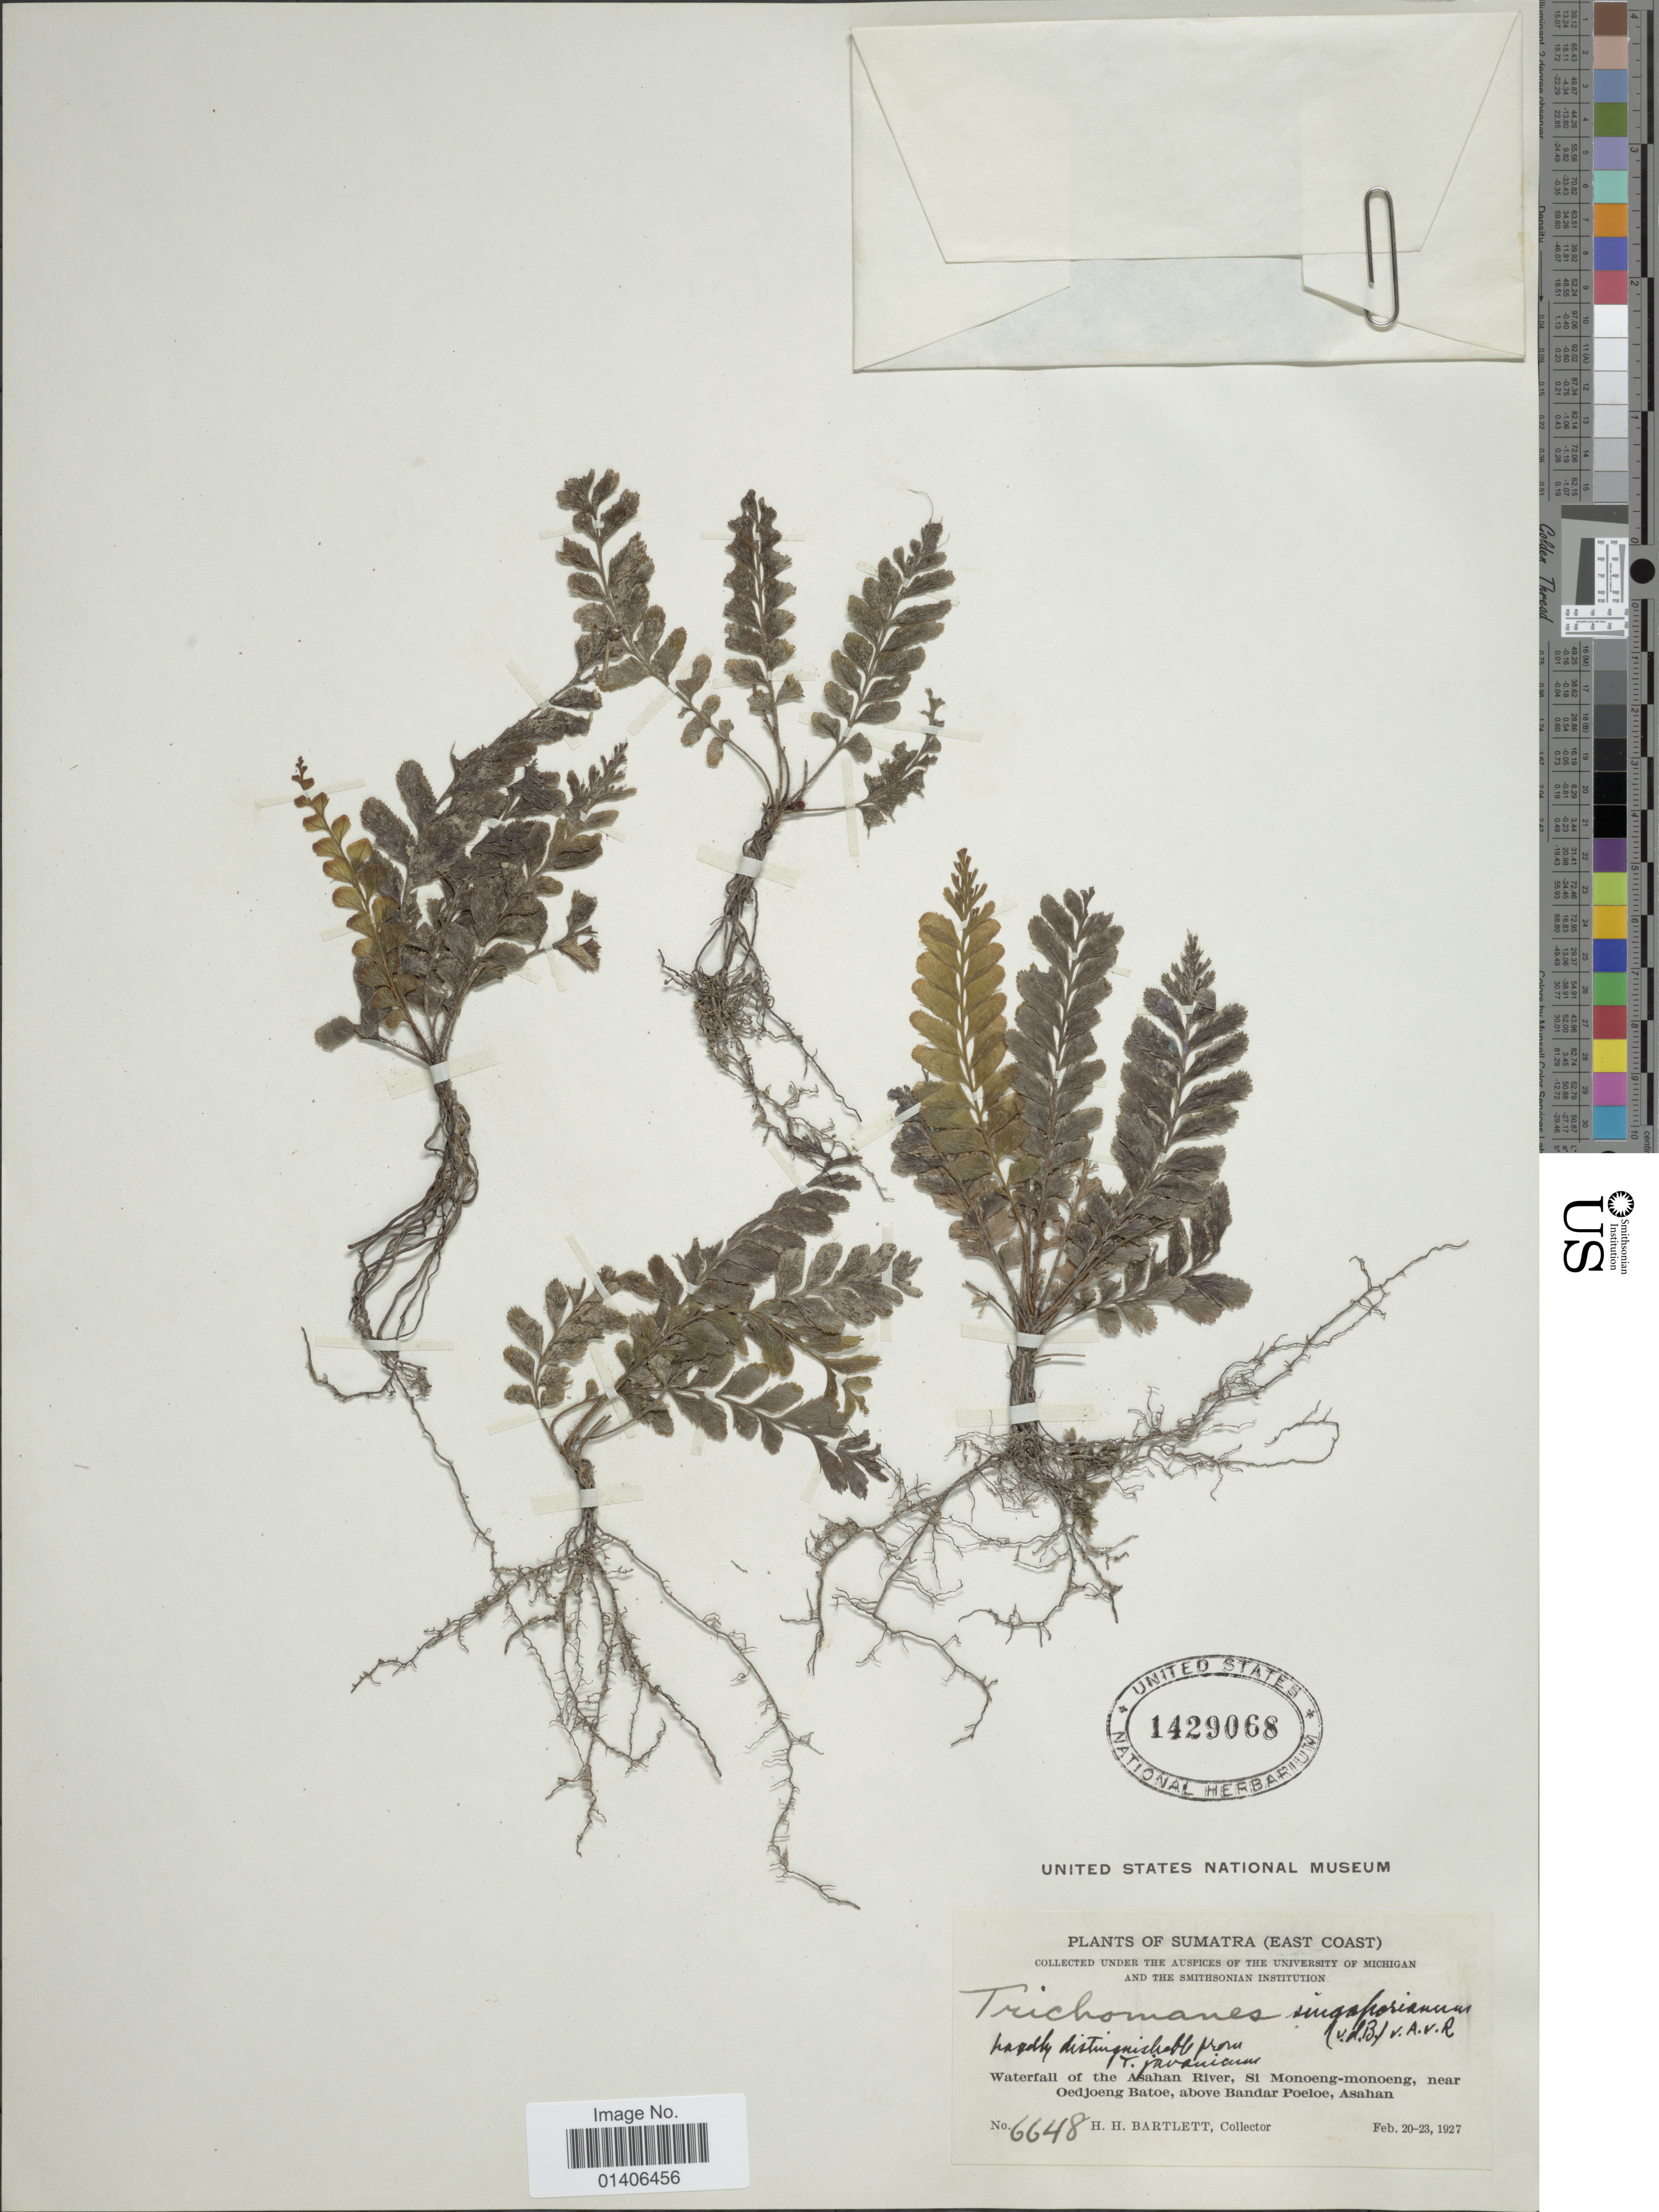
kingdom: Plantae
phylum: Tracheophyta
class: Polypodiopsida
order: Hymenophyllales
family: Hymenophyllaceae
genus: Cephalomanes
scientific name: Cephalomanes singaporianum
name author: Bosch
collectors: H. H. Bartlett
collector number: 6648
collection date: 1927-02-20/1927-02-23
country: Indonesia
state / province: Sumatra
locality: (East Coast) Waterfall of the Asahan River, Si Monoeng-monoeng, near Oedjoeng Batoe, above Bandar Poeloe, Asahan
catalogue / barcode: US 1429068